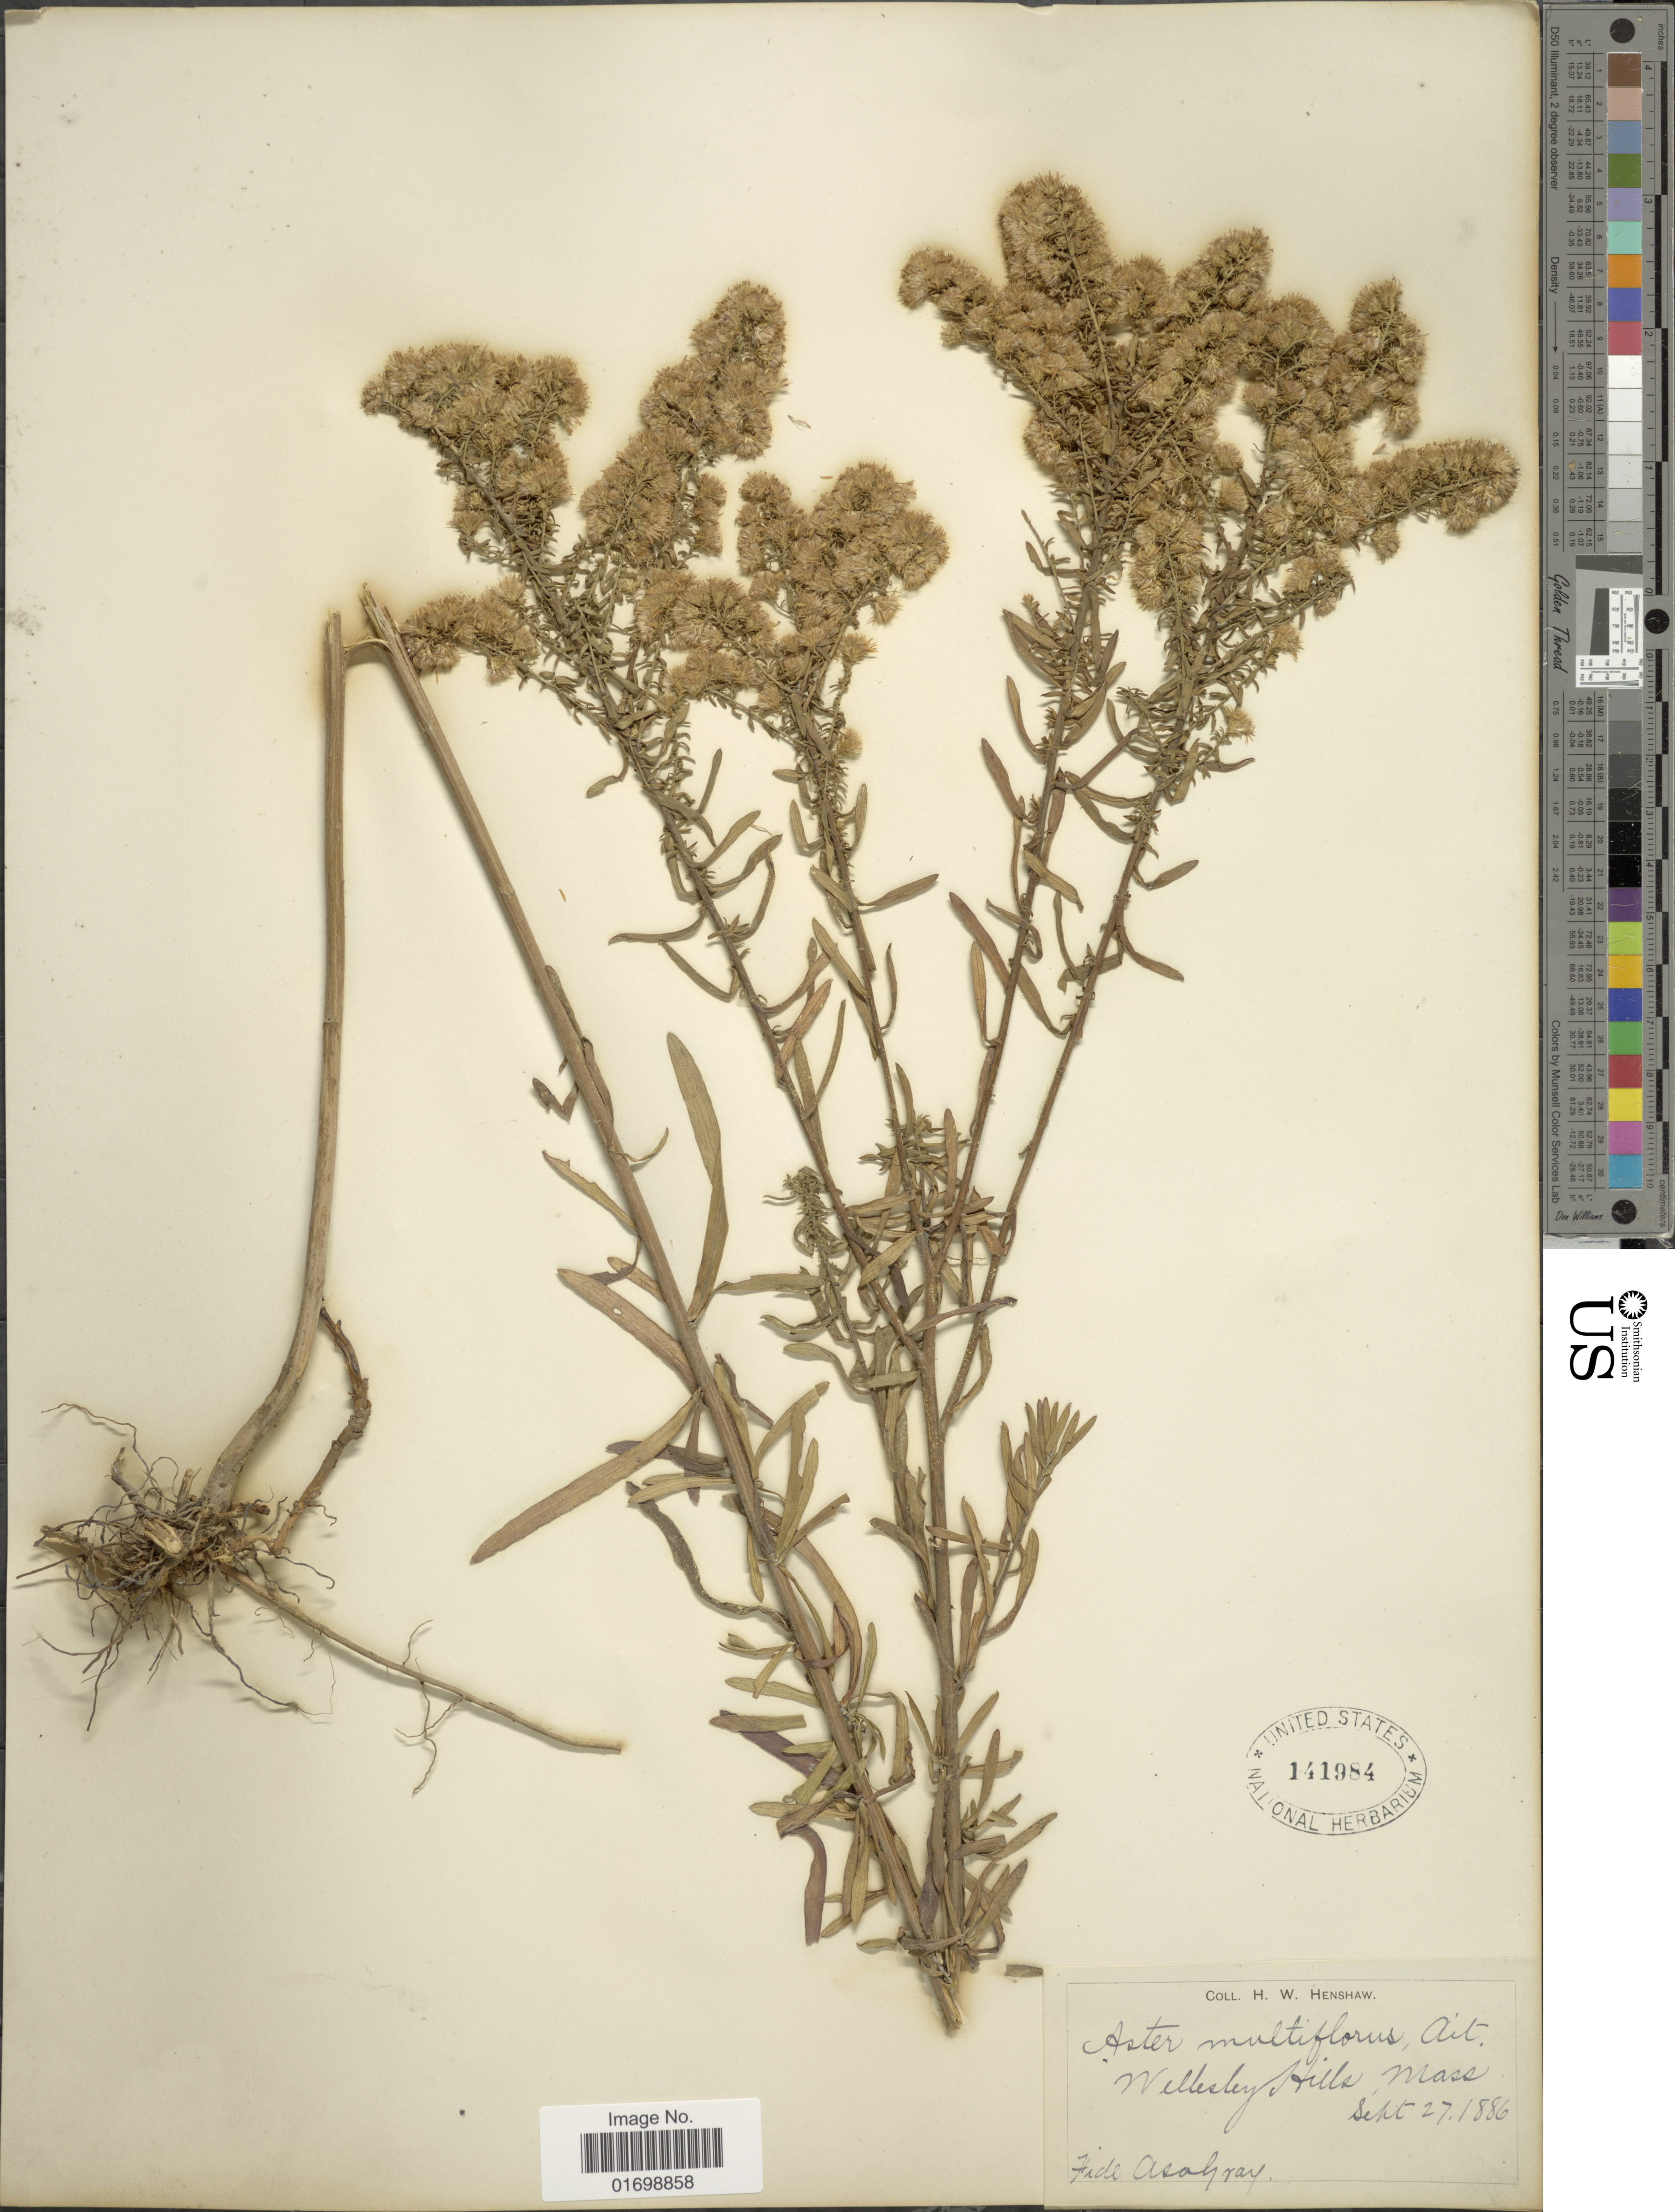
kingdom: Plantae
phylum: Tracheophyta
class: Magnoliopsida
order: Asterales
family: Asteraceae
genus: Symphyotrichum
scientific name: Symphyotrichum ericoides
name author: (L.) G.L. Nesom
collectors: H. Henshaw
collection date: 1886-09-27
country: United States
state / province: Massachusetts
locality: Wellesley Hills.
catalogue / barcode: US 141984